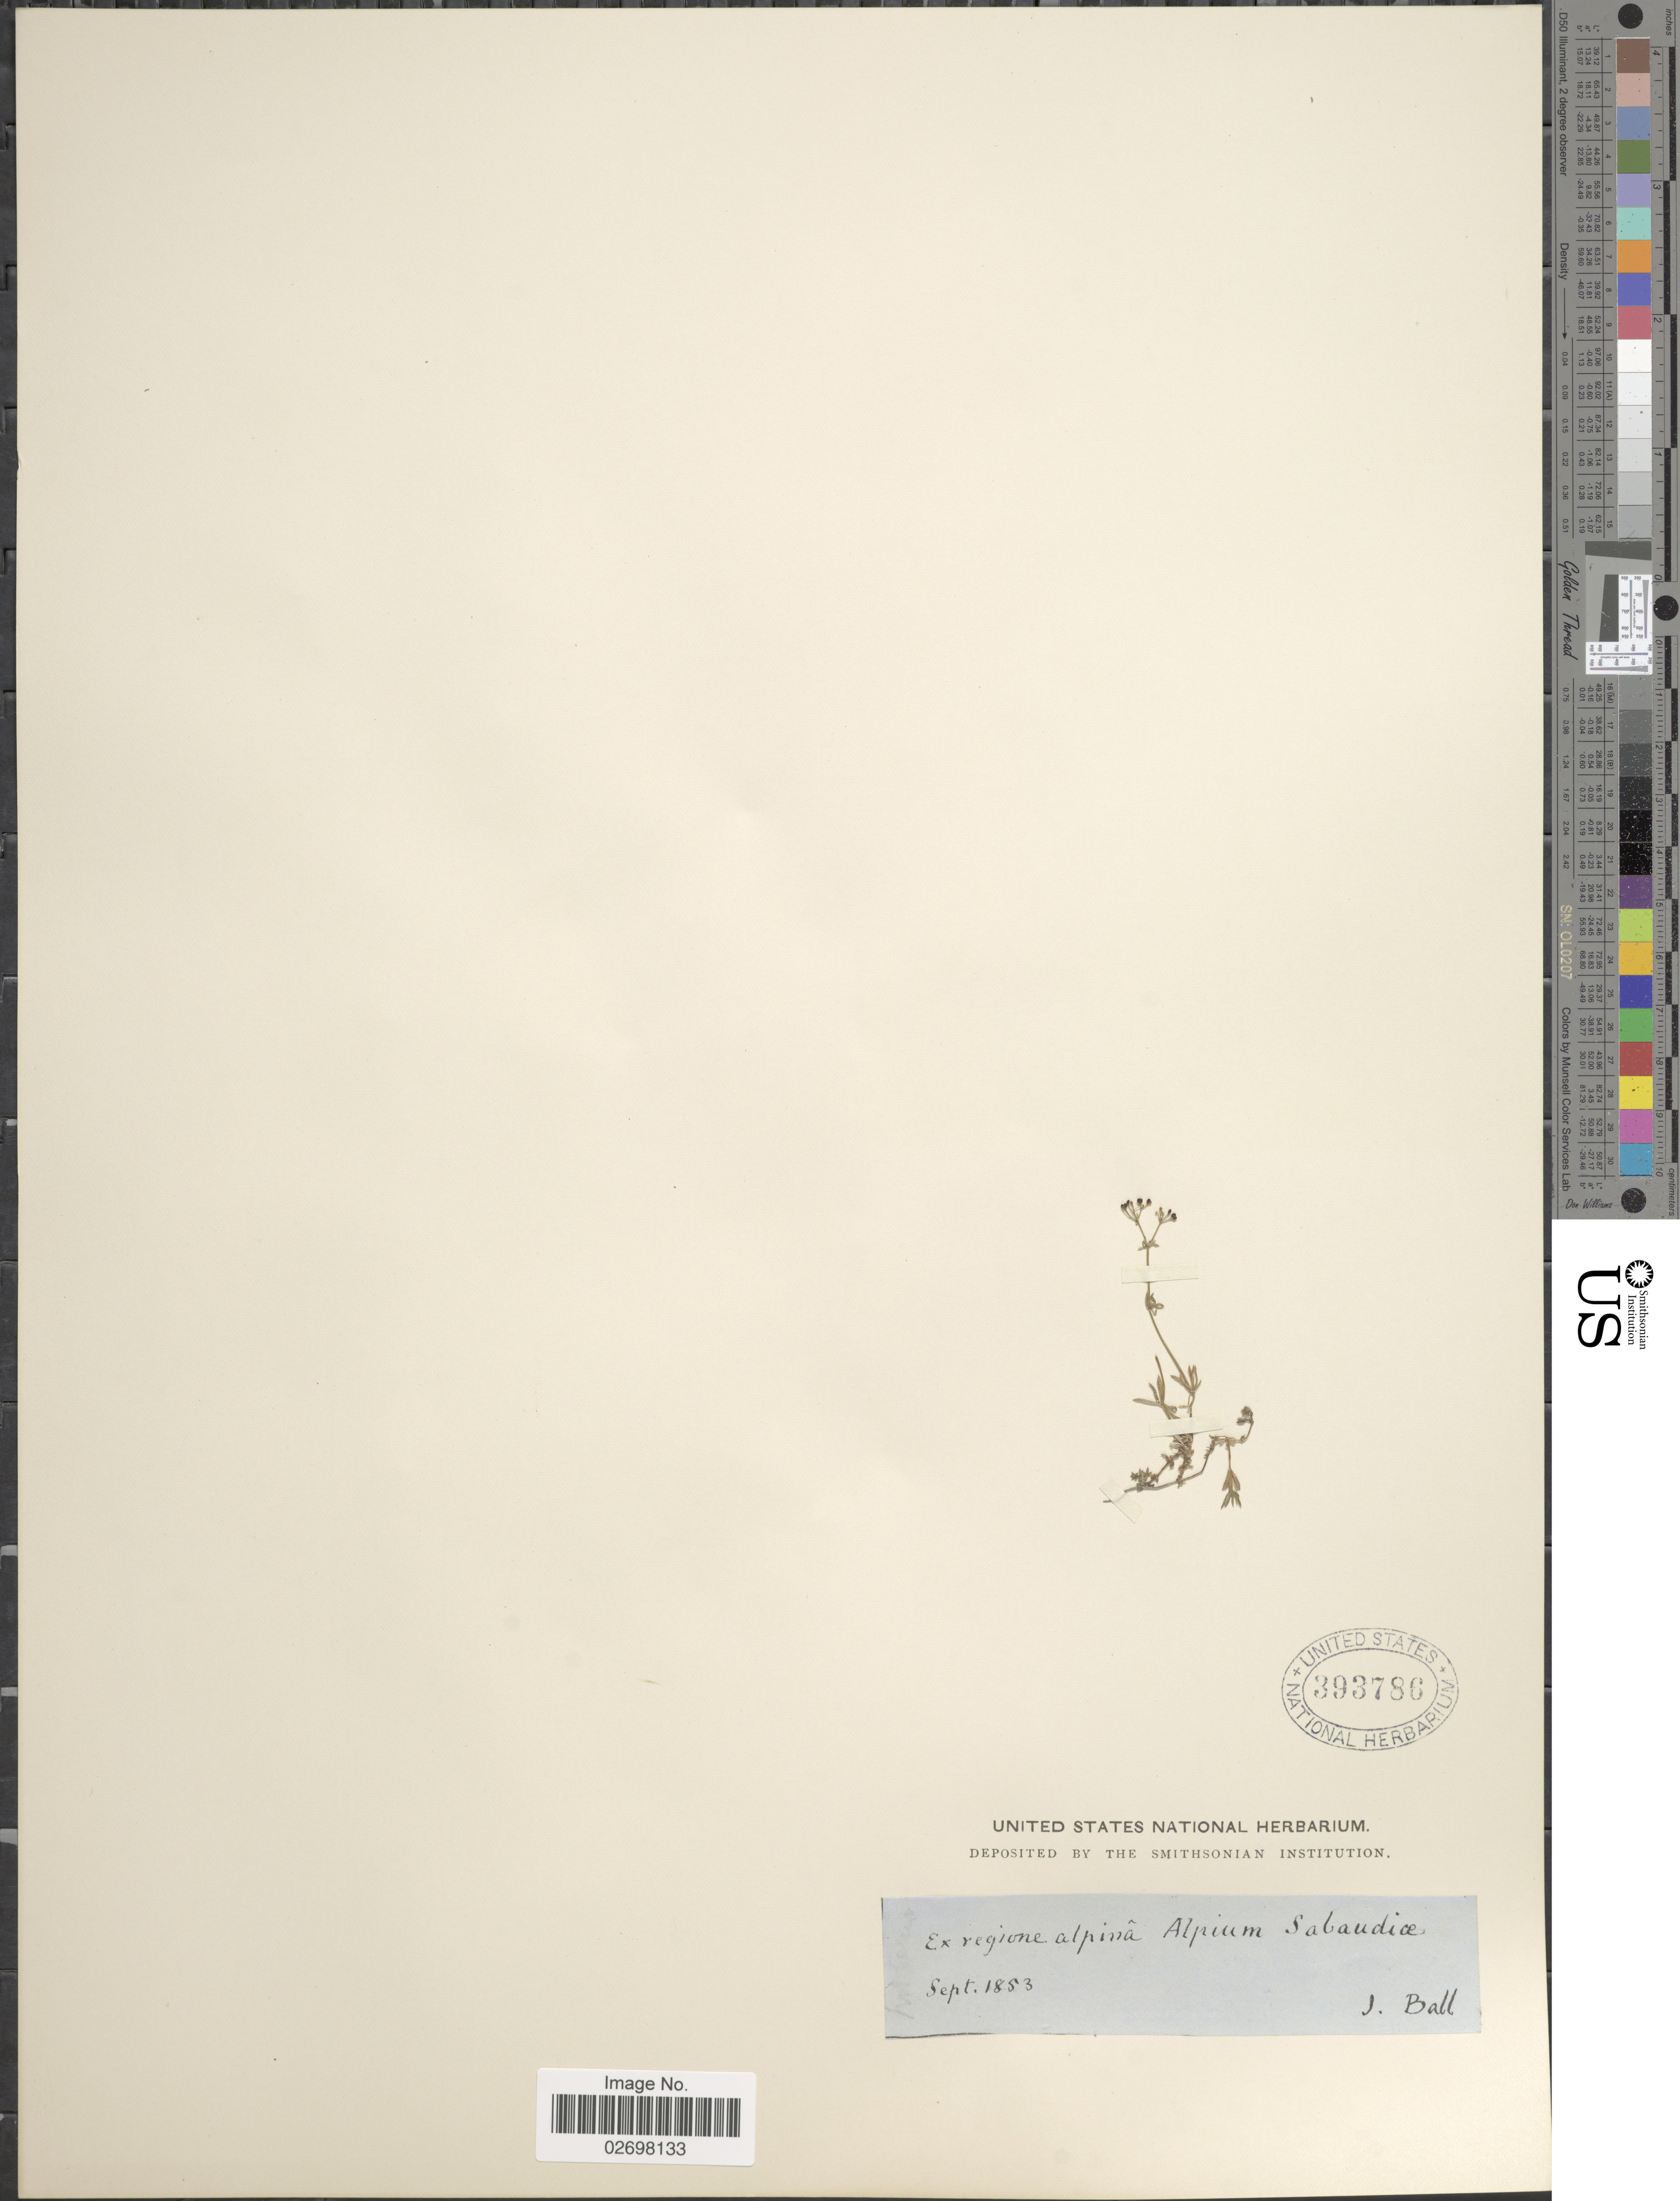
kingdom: Plantae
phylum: Tracheophyta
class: Magnoliopsida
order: Gentianales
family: Rubiaceae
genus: Galium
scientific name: Galium sp.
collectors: J. Ball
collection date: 1853-09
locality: Regione alpinâ Alpium Sabaudice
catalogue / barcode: US 393786